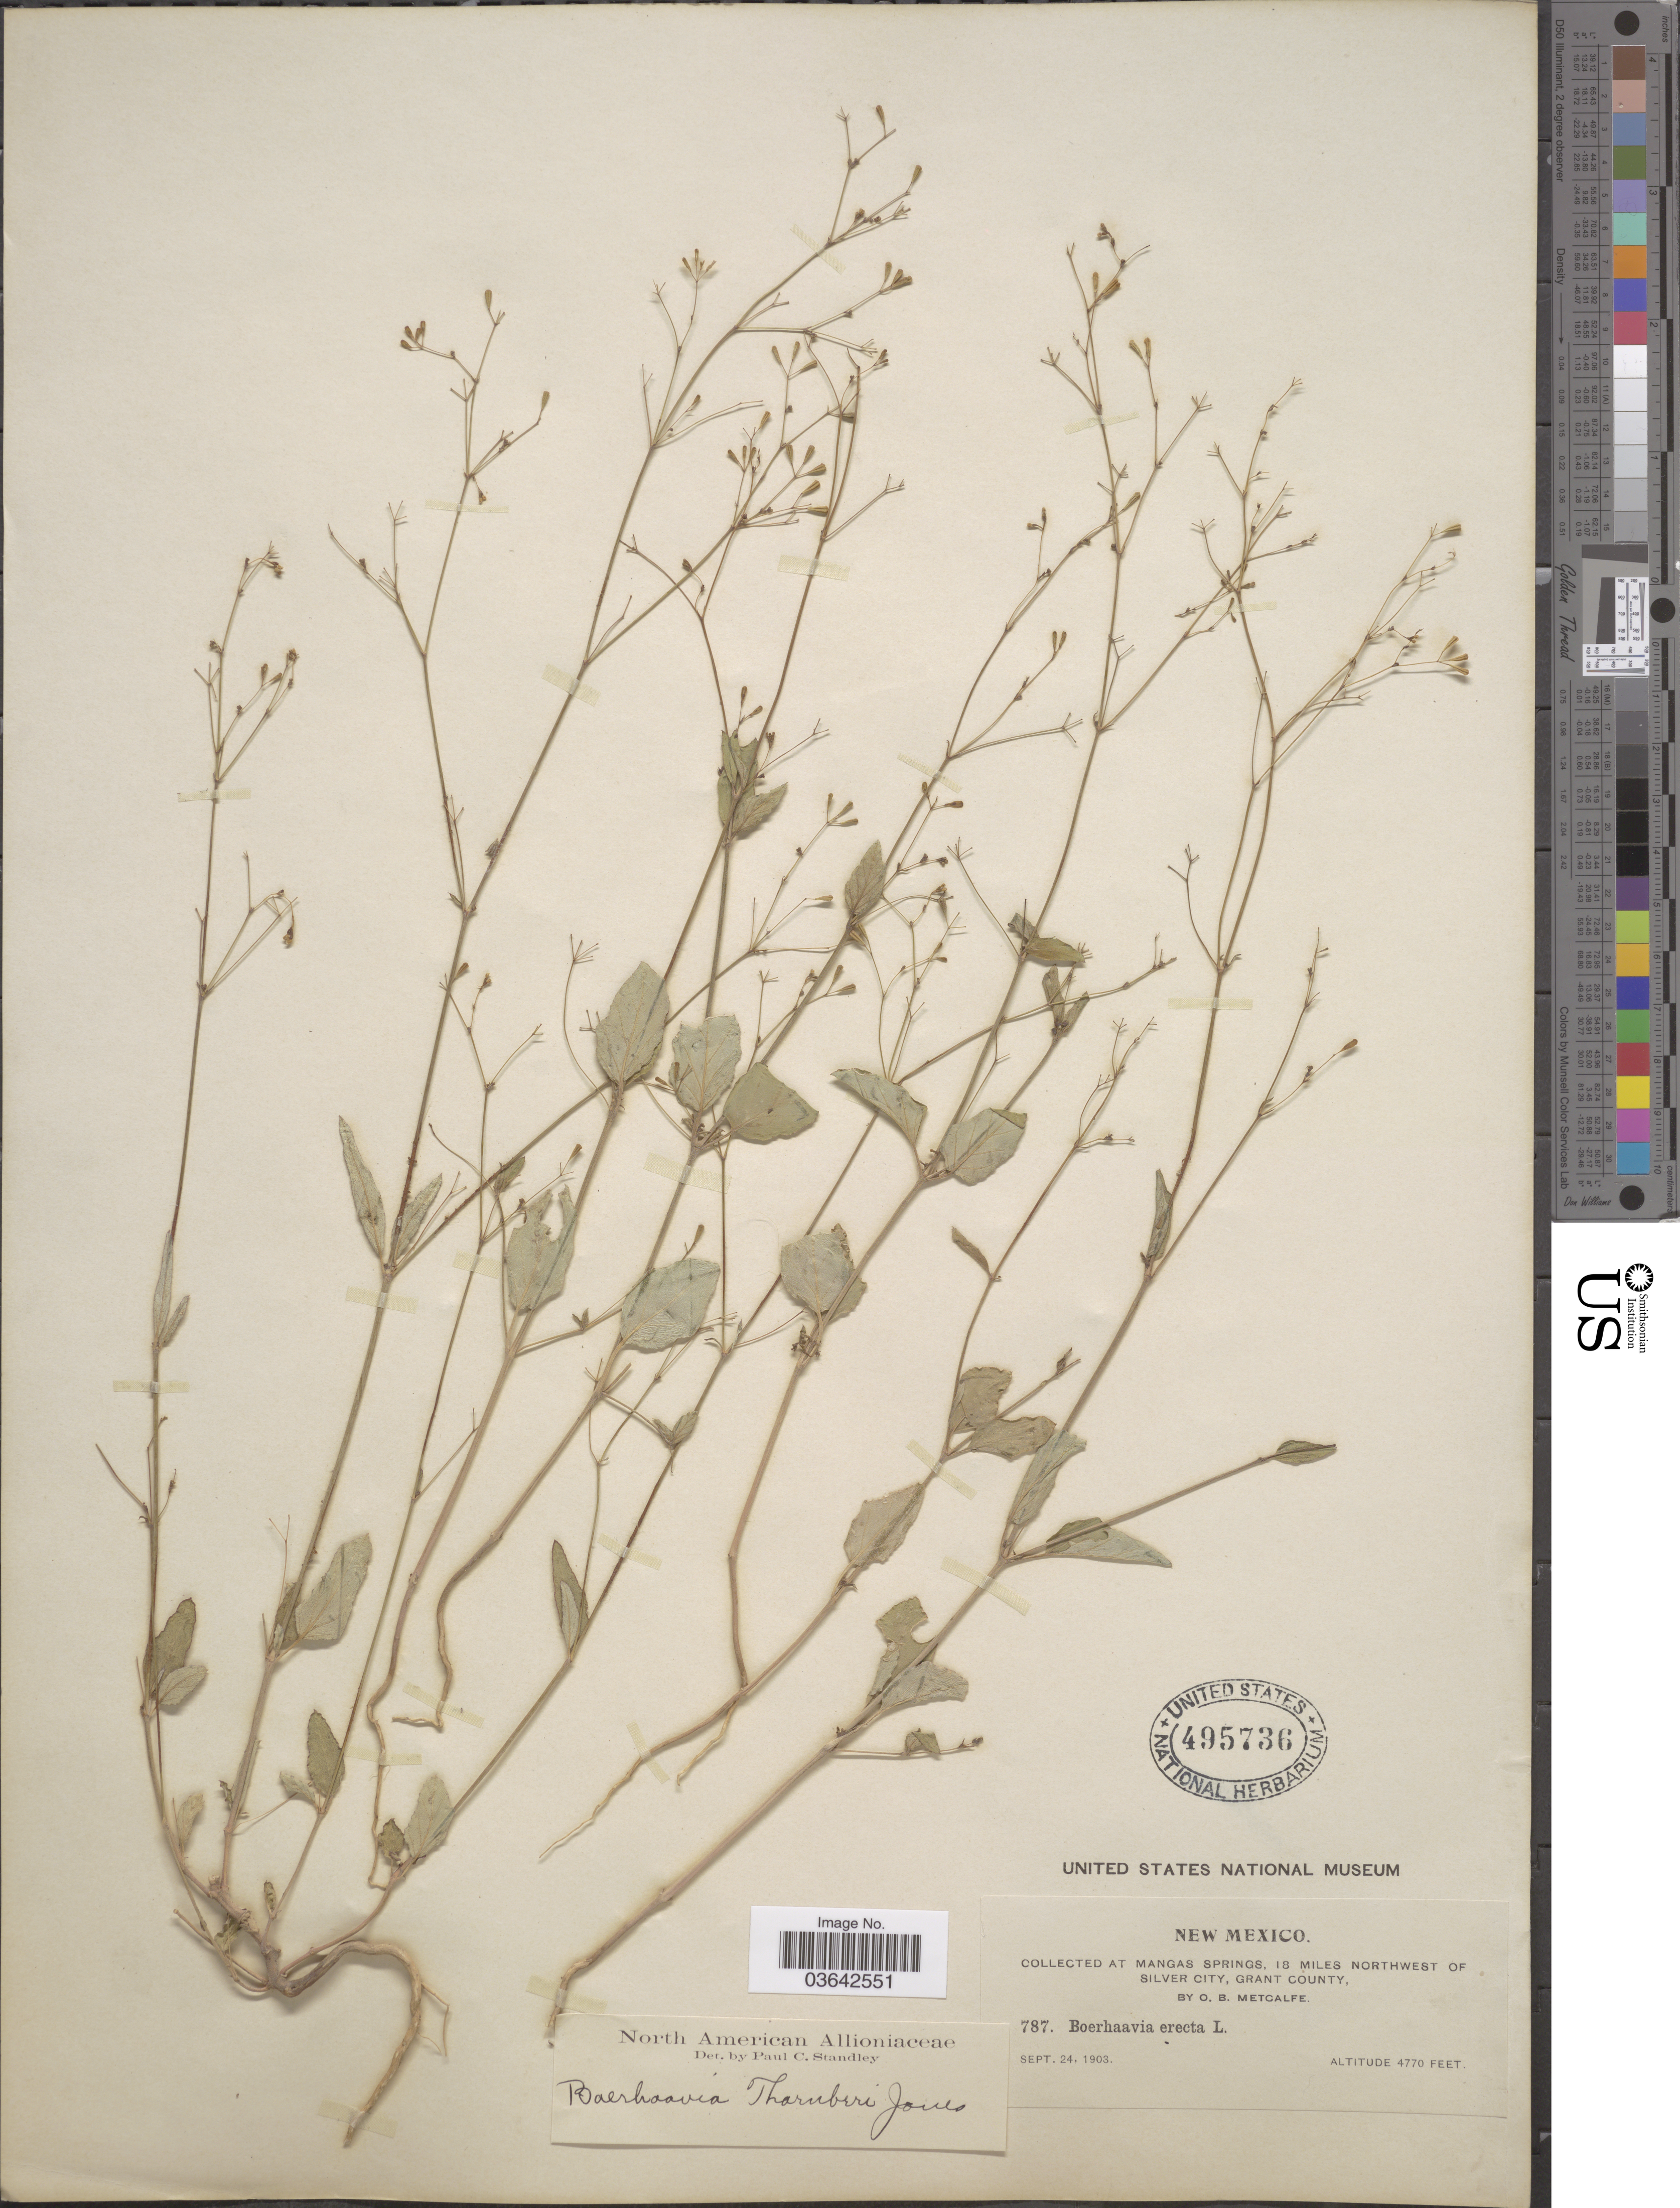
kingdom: Plantae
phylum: Tracheophyta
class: Magnoliopsida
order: Caryophyllales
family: Nyctaginaceae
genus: Boerhavia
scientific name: Boerhavia erecta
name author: L.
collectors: O. B. Metcalfe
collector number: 787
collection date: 1903-09-24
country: United States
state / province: New Mexico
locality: Mangas Springs, 18 miles Northwest of Silver City, Grant County.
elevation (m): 1454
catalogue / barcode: US 495736